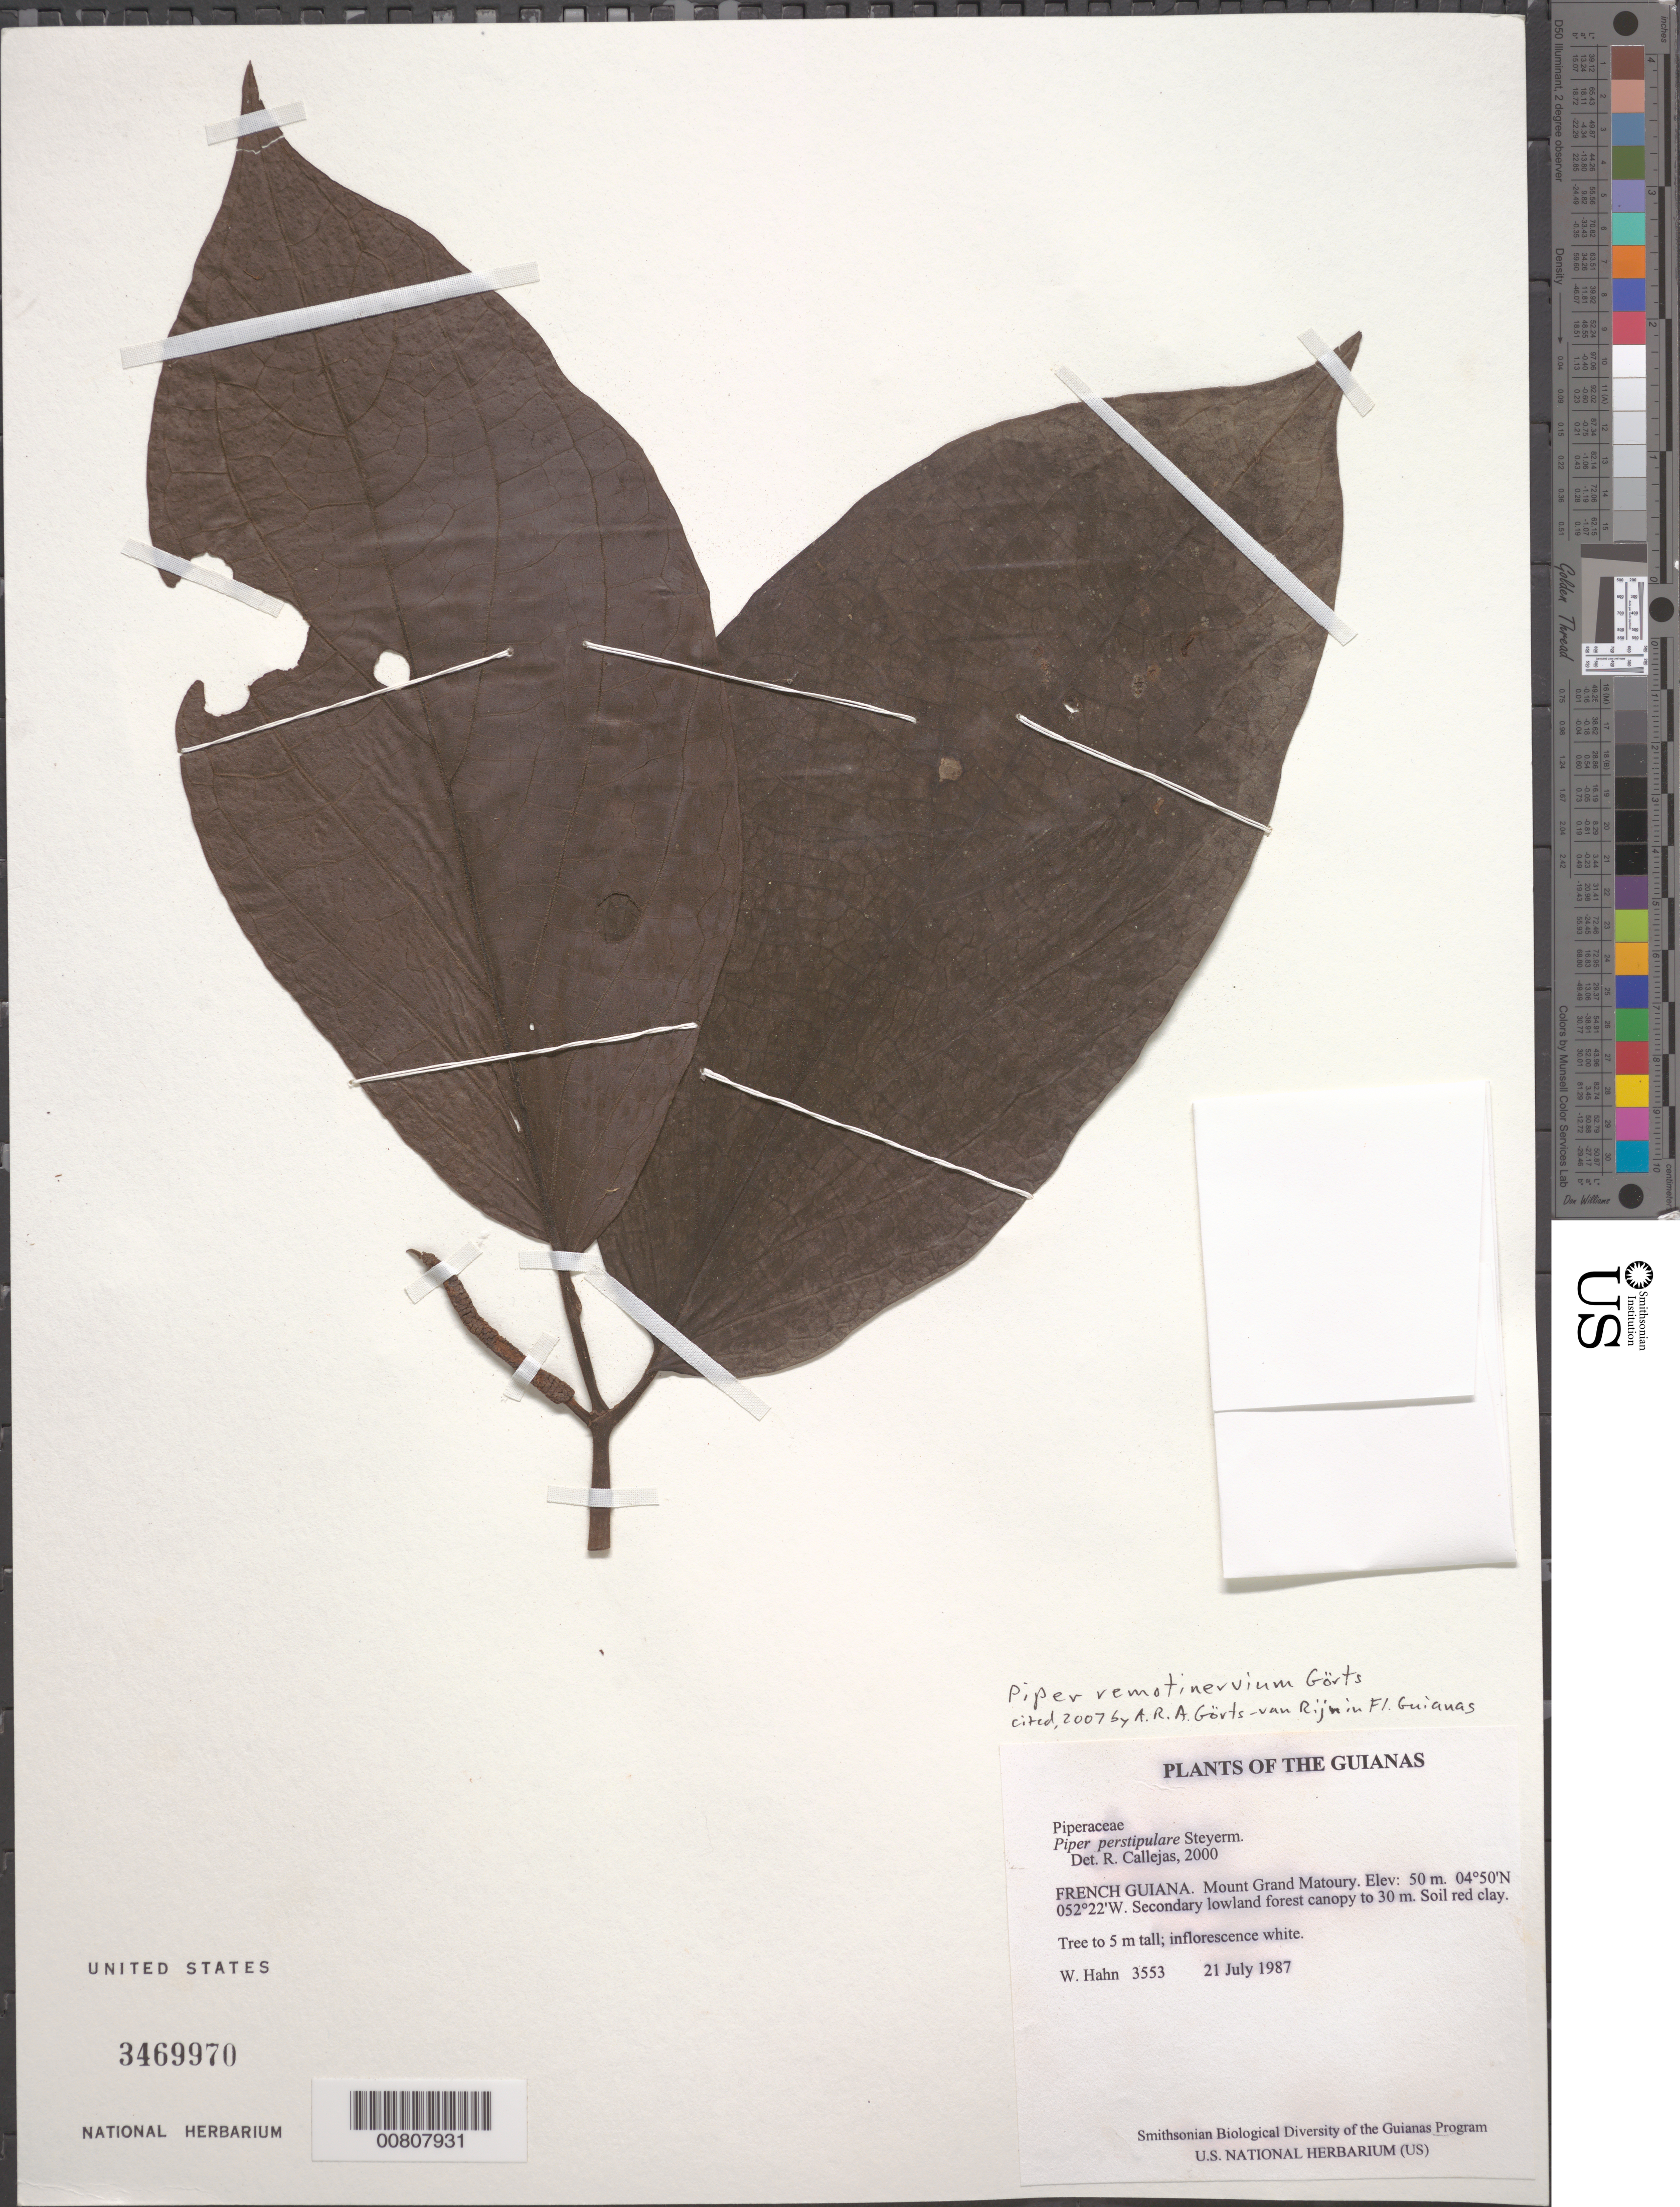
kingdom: Plantae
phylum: Tracheophyta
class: Magnoliopsida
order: Piperales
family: Piperaceae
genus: Piper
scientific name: Piper perstipulare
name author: Steyerm.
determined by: Callejas, Ricardo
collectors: W. Hahn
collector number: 3553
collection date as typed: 21 July 1987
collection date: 1987-07-21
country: French Guiana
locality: Mount Grand Matoury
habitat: Secondary lowland forest canopy to 30 m. Soil red clay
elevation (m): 50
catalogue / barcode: US 3469970